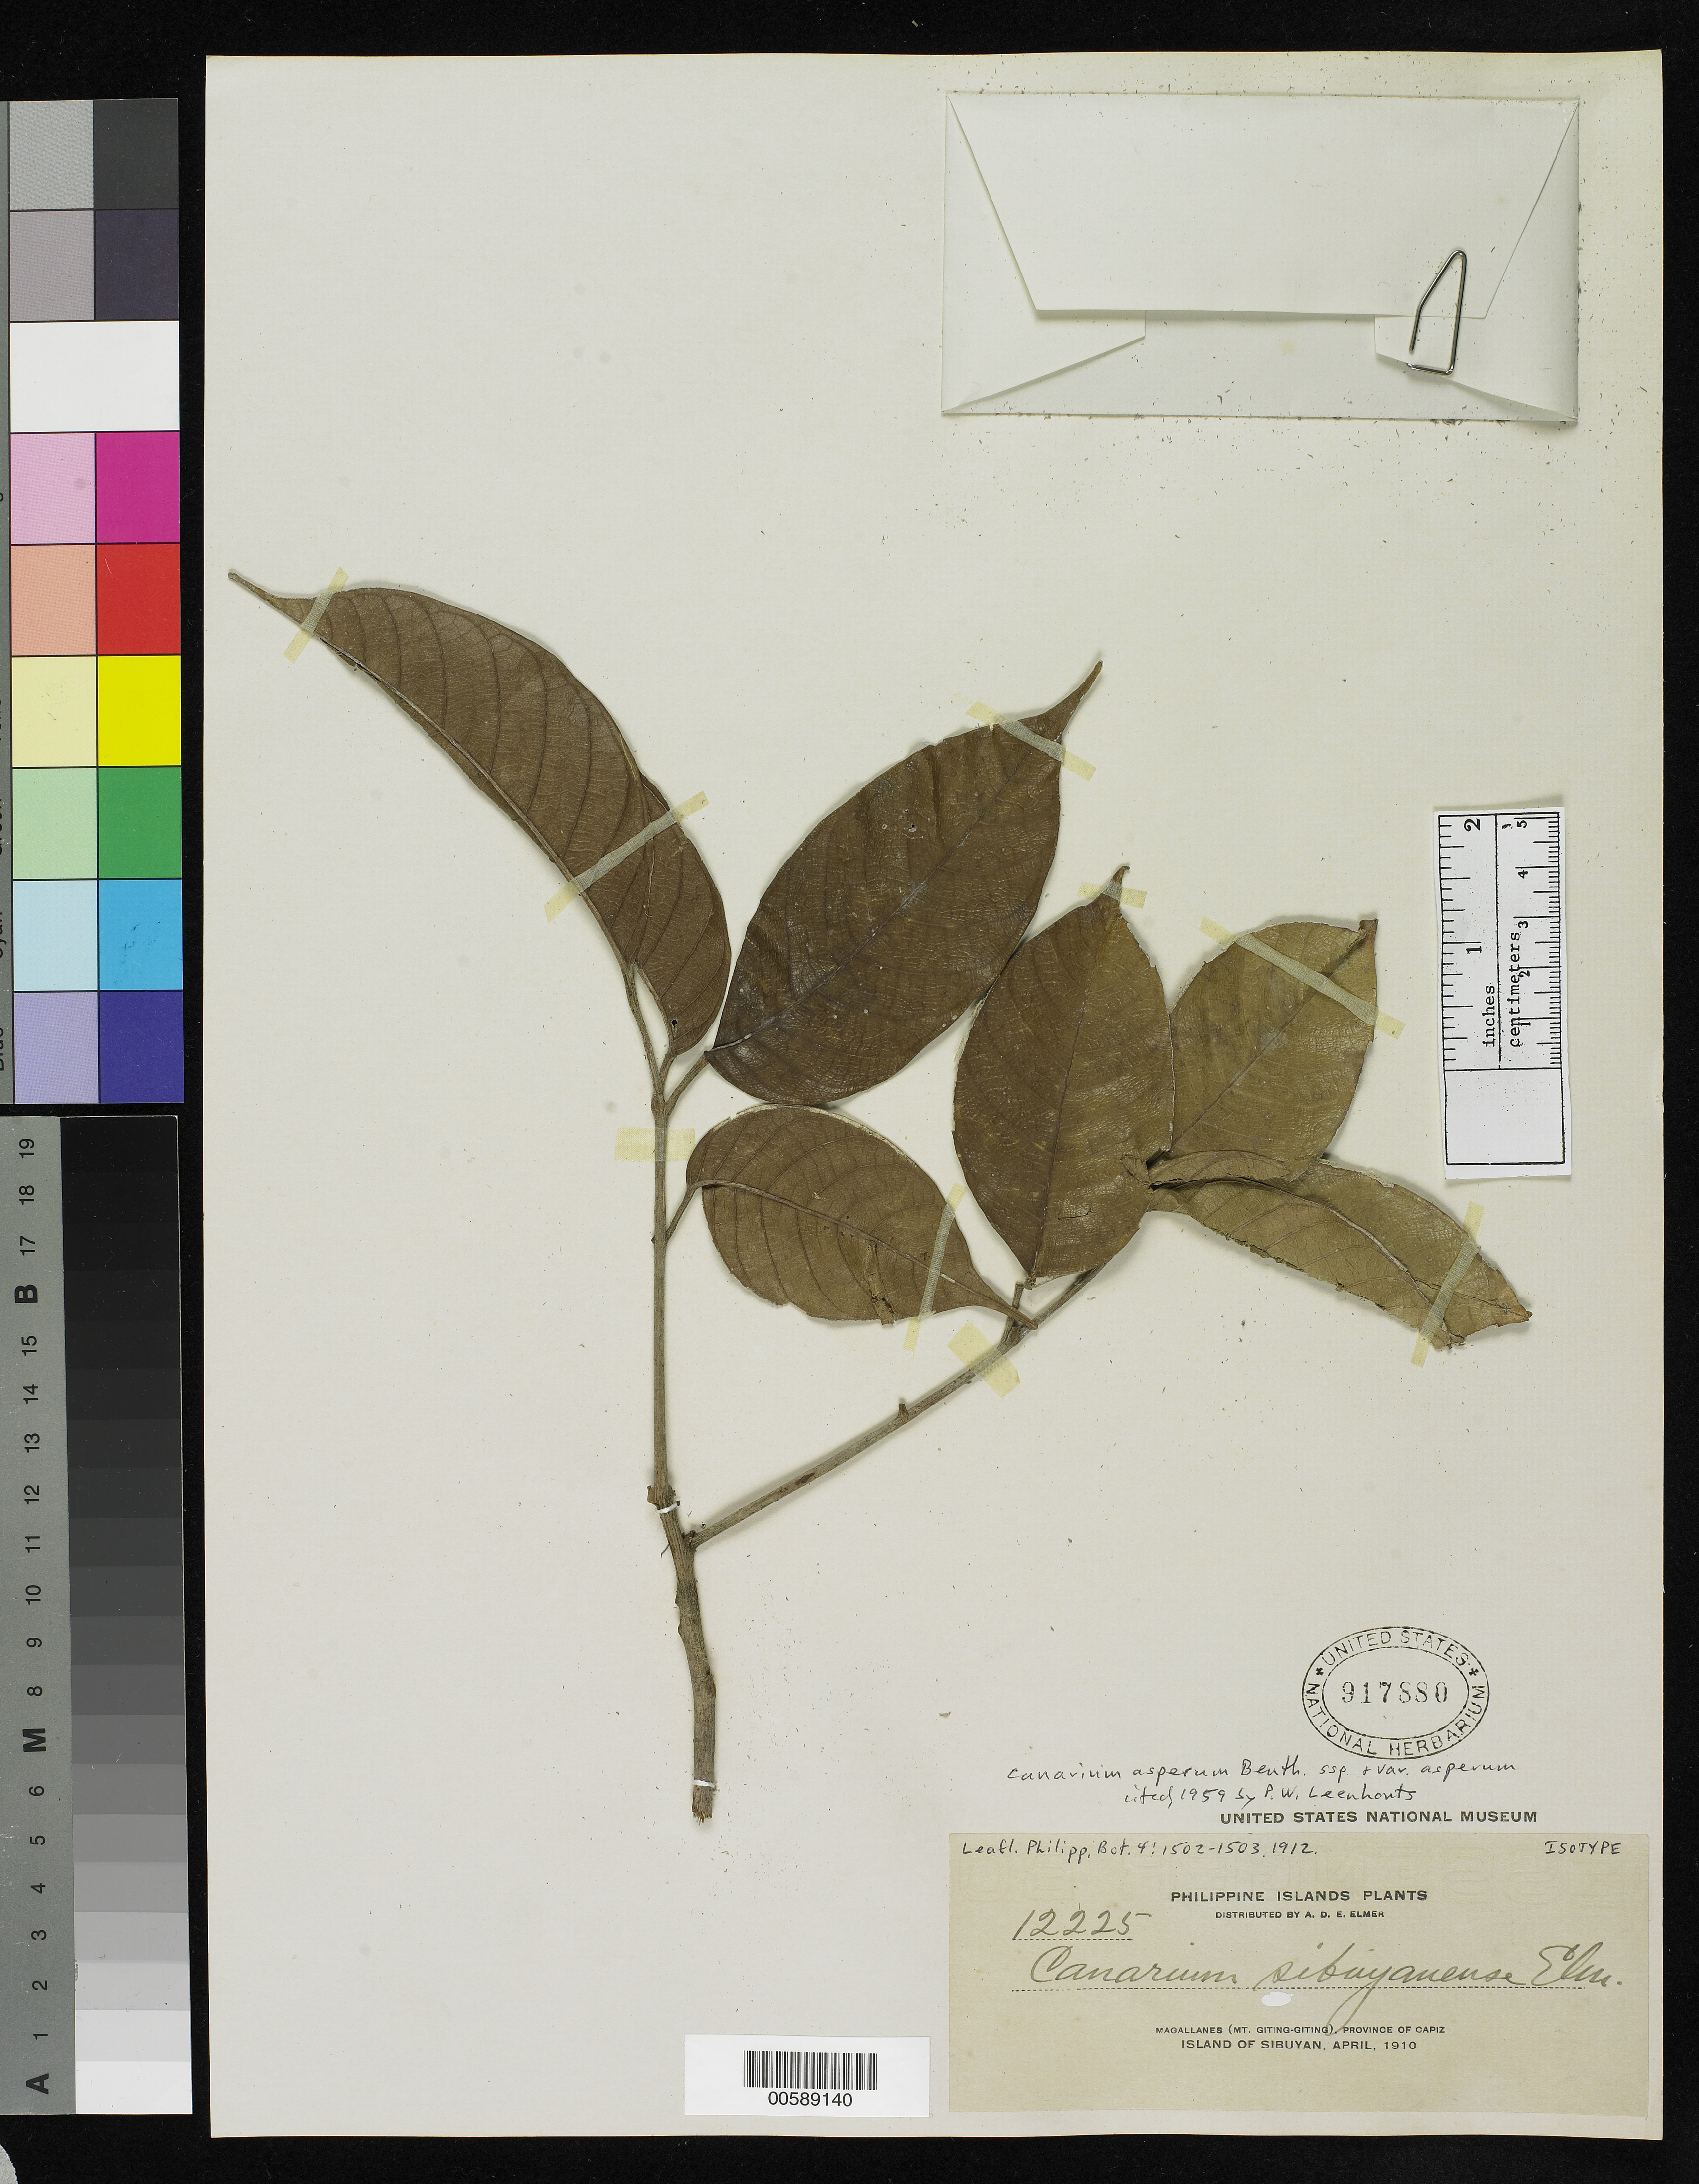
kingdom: Plantae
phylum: Tracheophyta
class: Magnoliopsida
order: Sapindales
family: Burseraceae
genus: Canarium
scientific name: Canarium sibuyanense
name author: Elmer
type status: Isotype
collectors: A. D. E. Elmer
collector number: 12225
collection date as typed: Apr 1910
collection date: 1910-04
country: Philippines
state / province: Mimaropa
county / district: Romblon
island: Sibuyan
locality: Magallanes (Mt. Giting-Giting), Province of Capiz, Island of Sibuyan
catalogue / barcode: US 917880